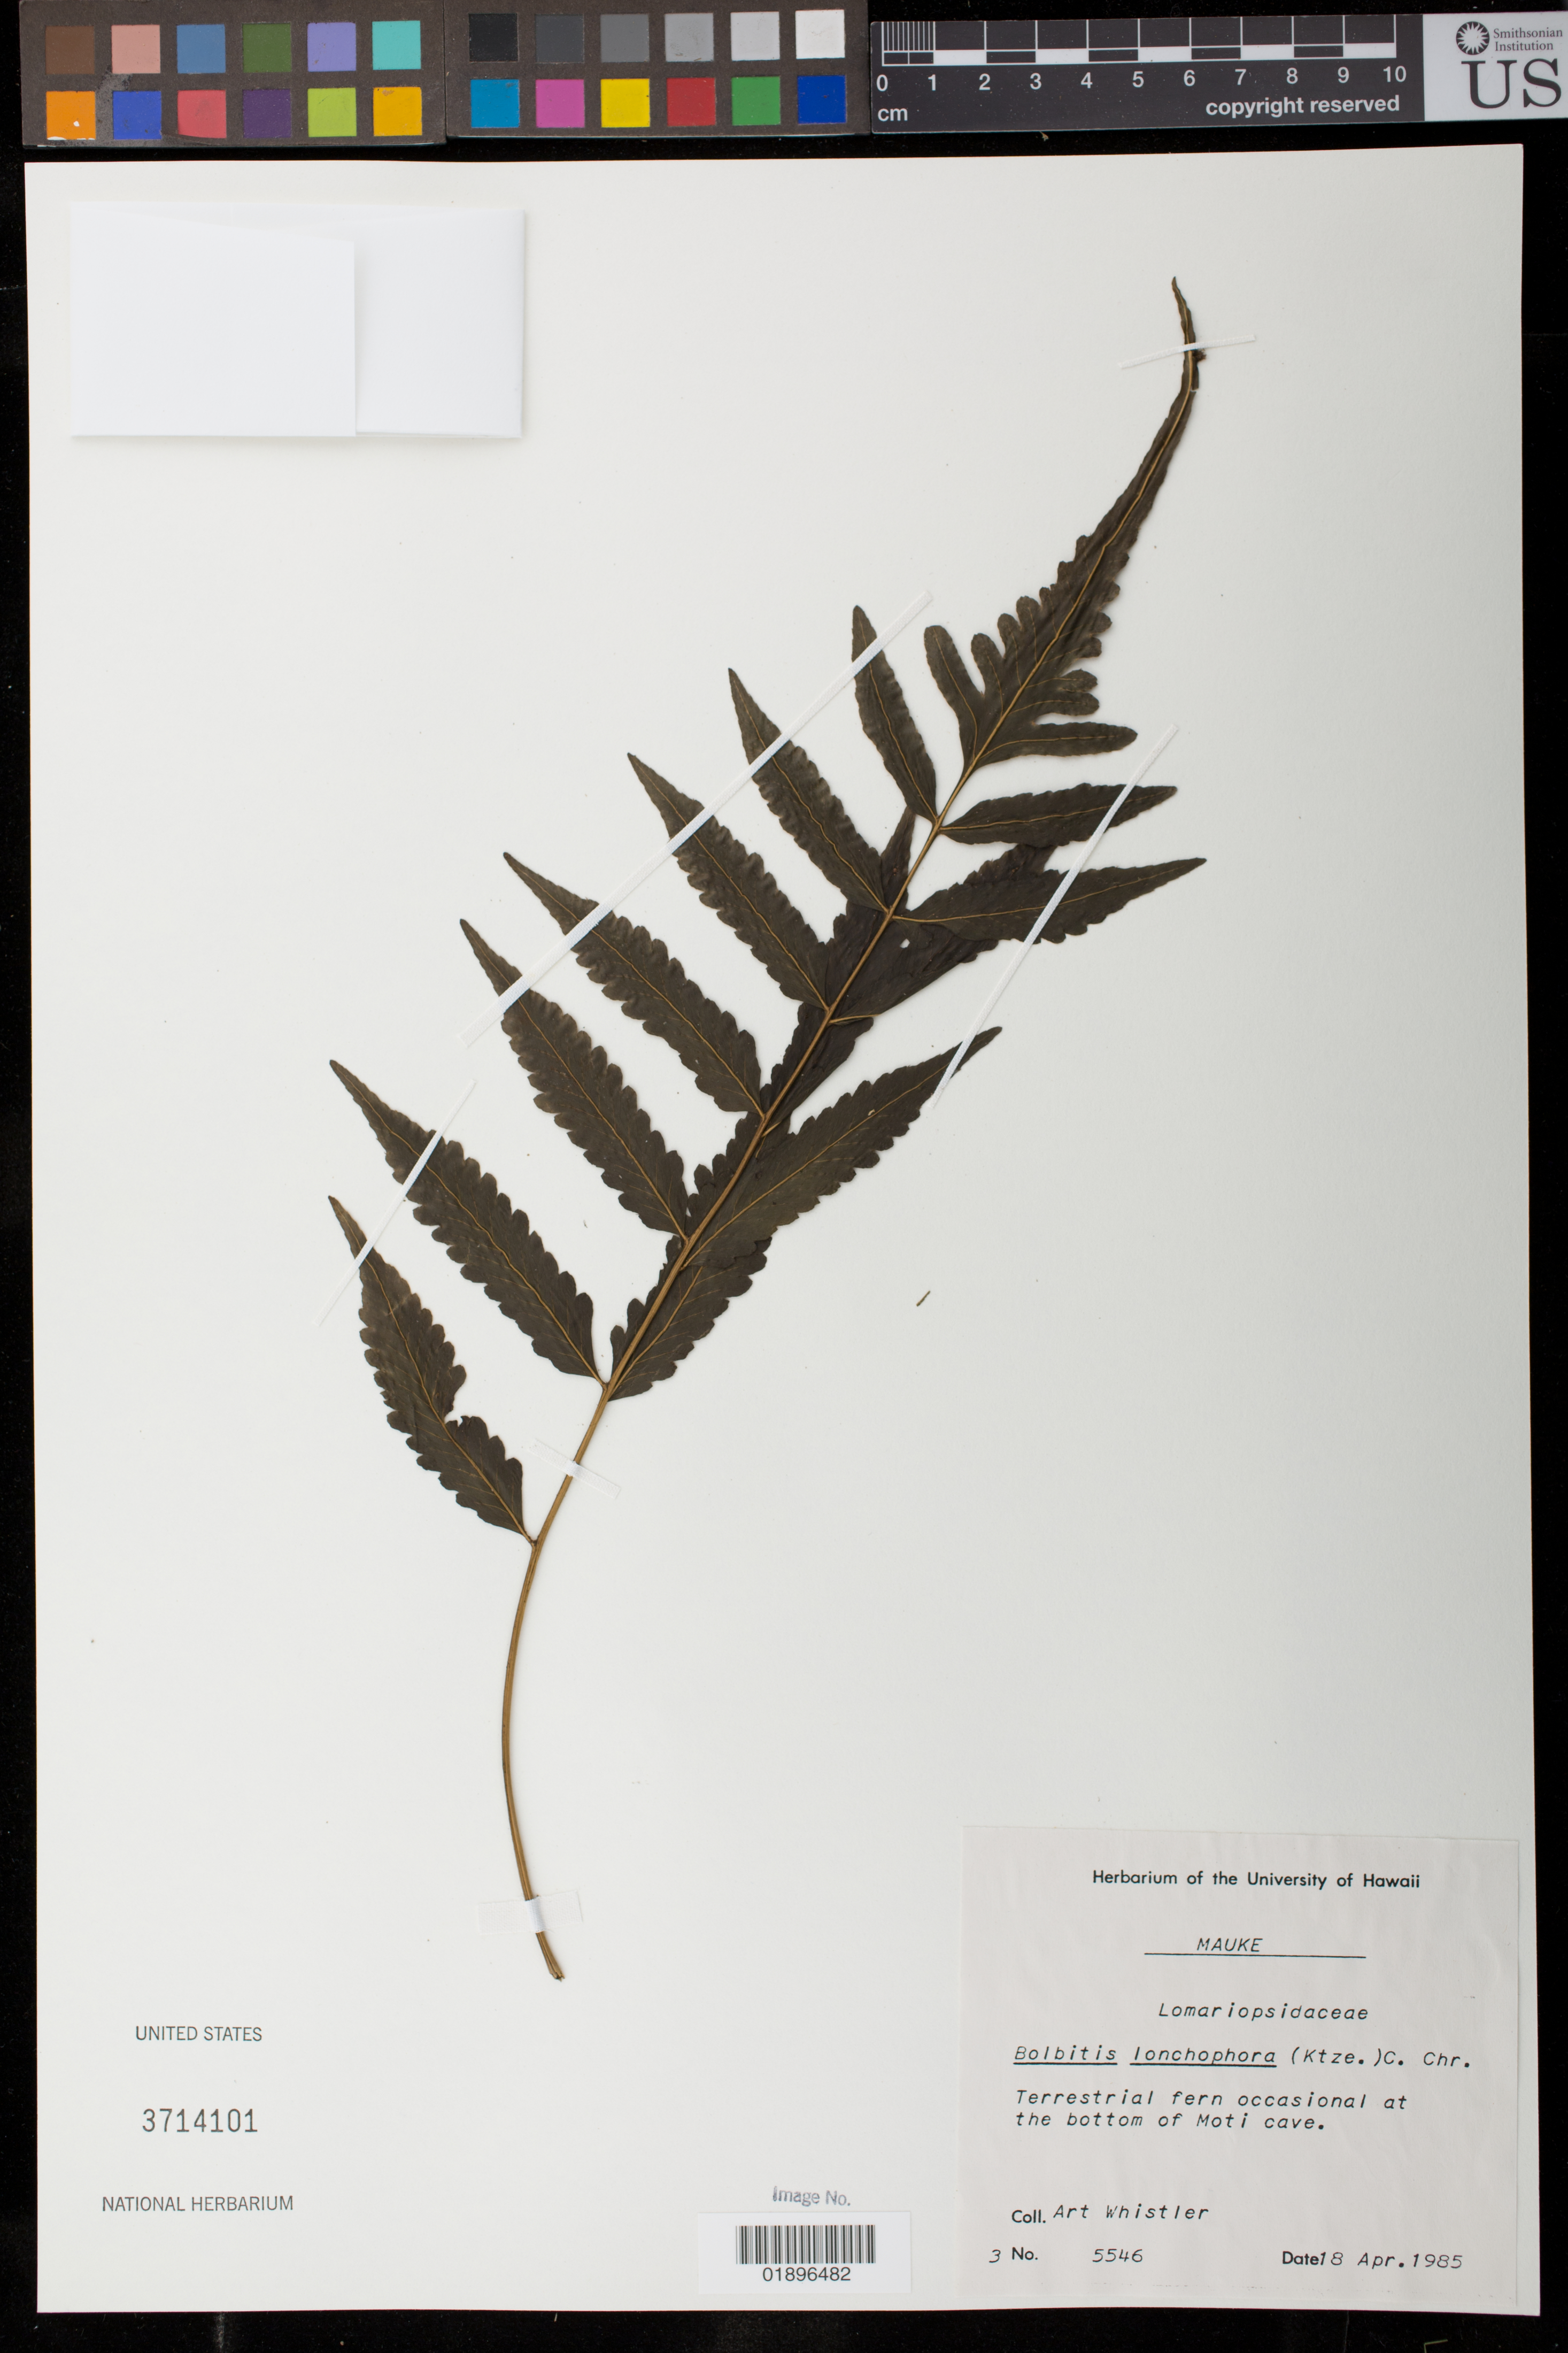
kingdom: Plantae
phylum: Tracheophyta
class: Polypodiopsida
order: Polypodiales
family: Dryopteridaceae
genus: Bolbitis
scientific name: Bolbitis lonchophora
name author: (Fée) C. Chr.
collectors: A. Whistler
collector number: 5546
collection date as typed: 18 Apr 1985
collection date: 1985-04-18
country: Cook Islands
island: Mauke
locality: Bottom of Moti cave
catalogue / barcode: US 3714101